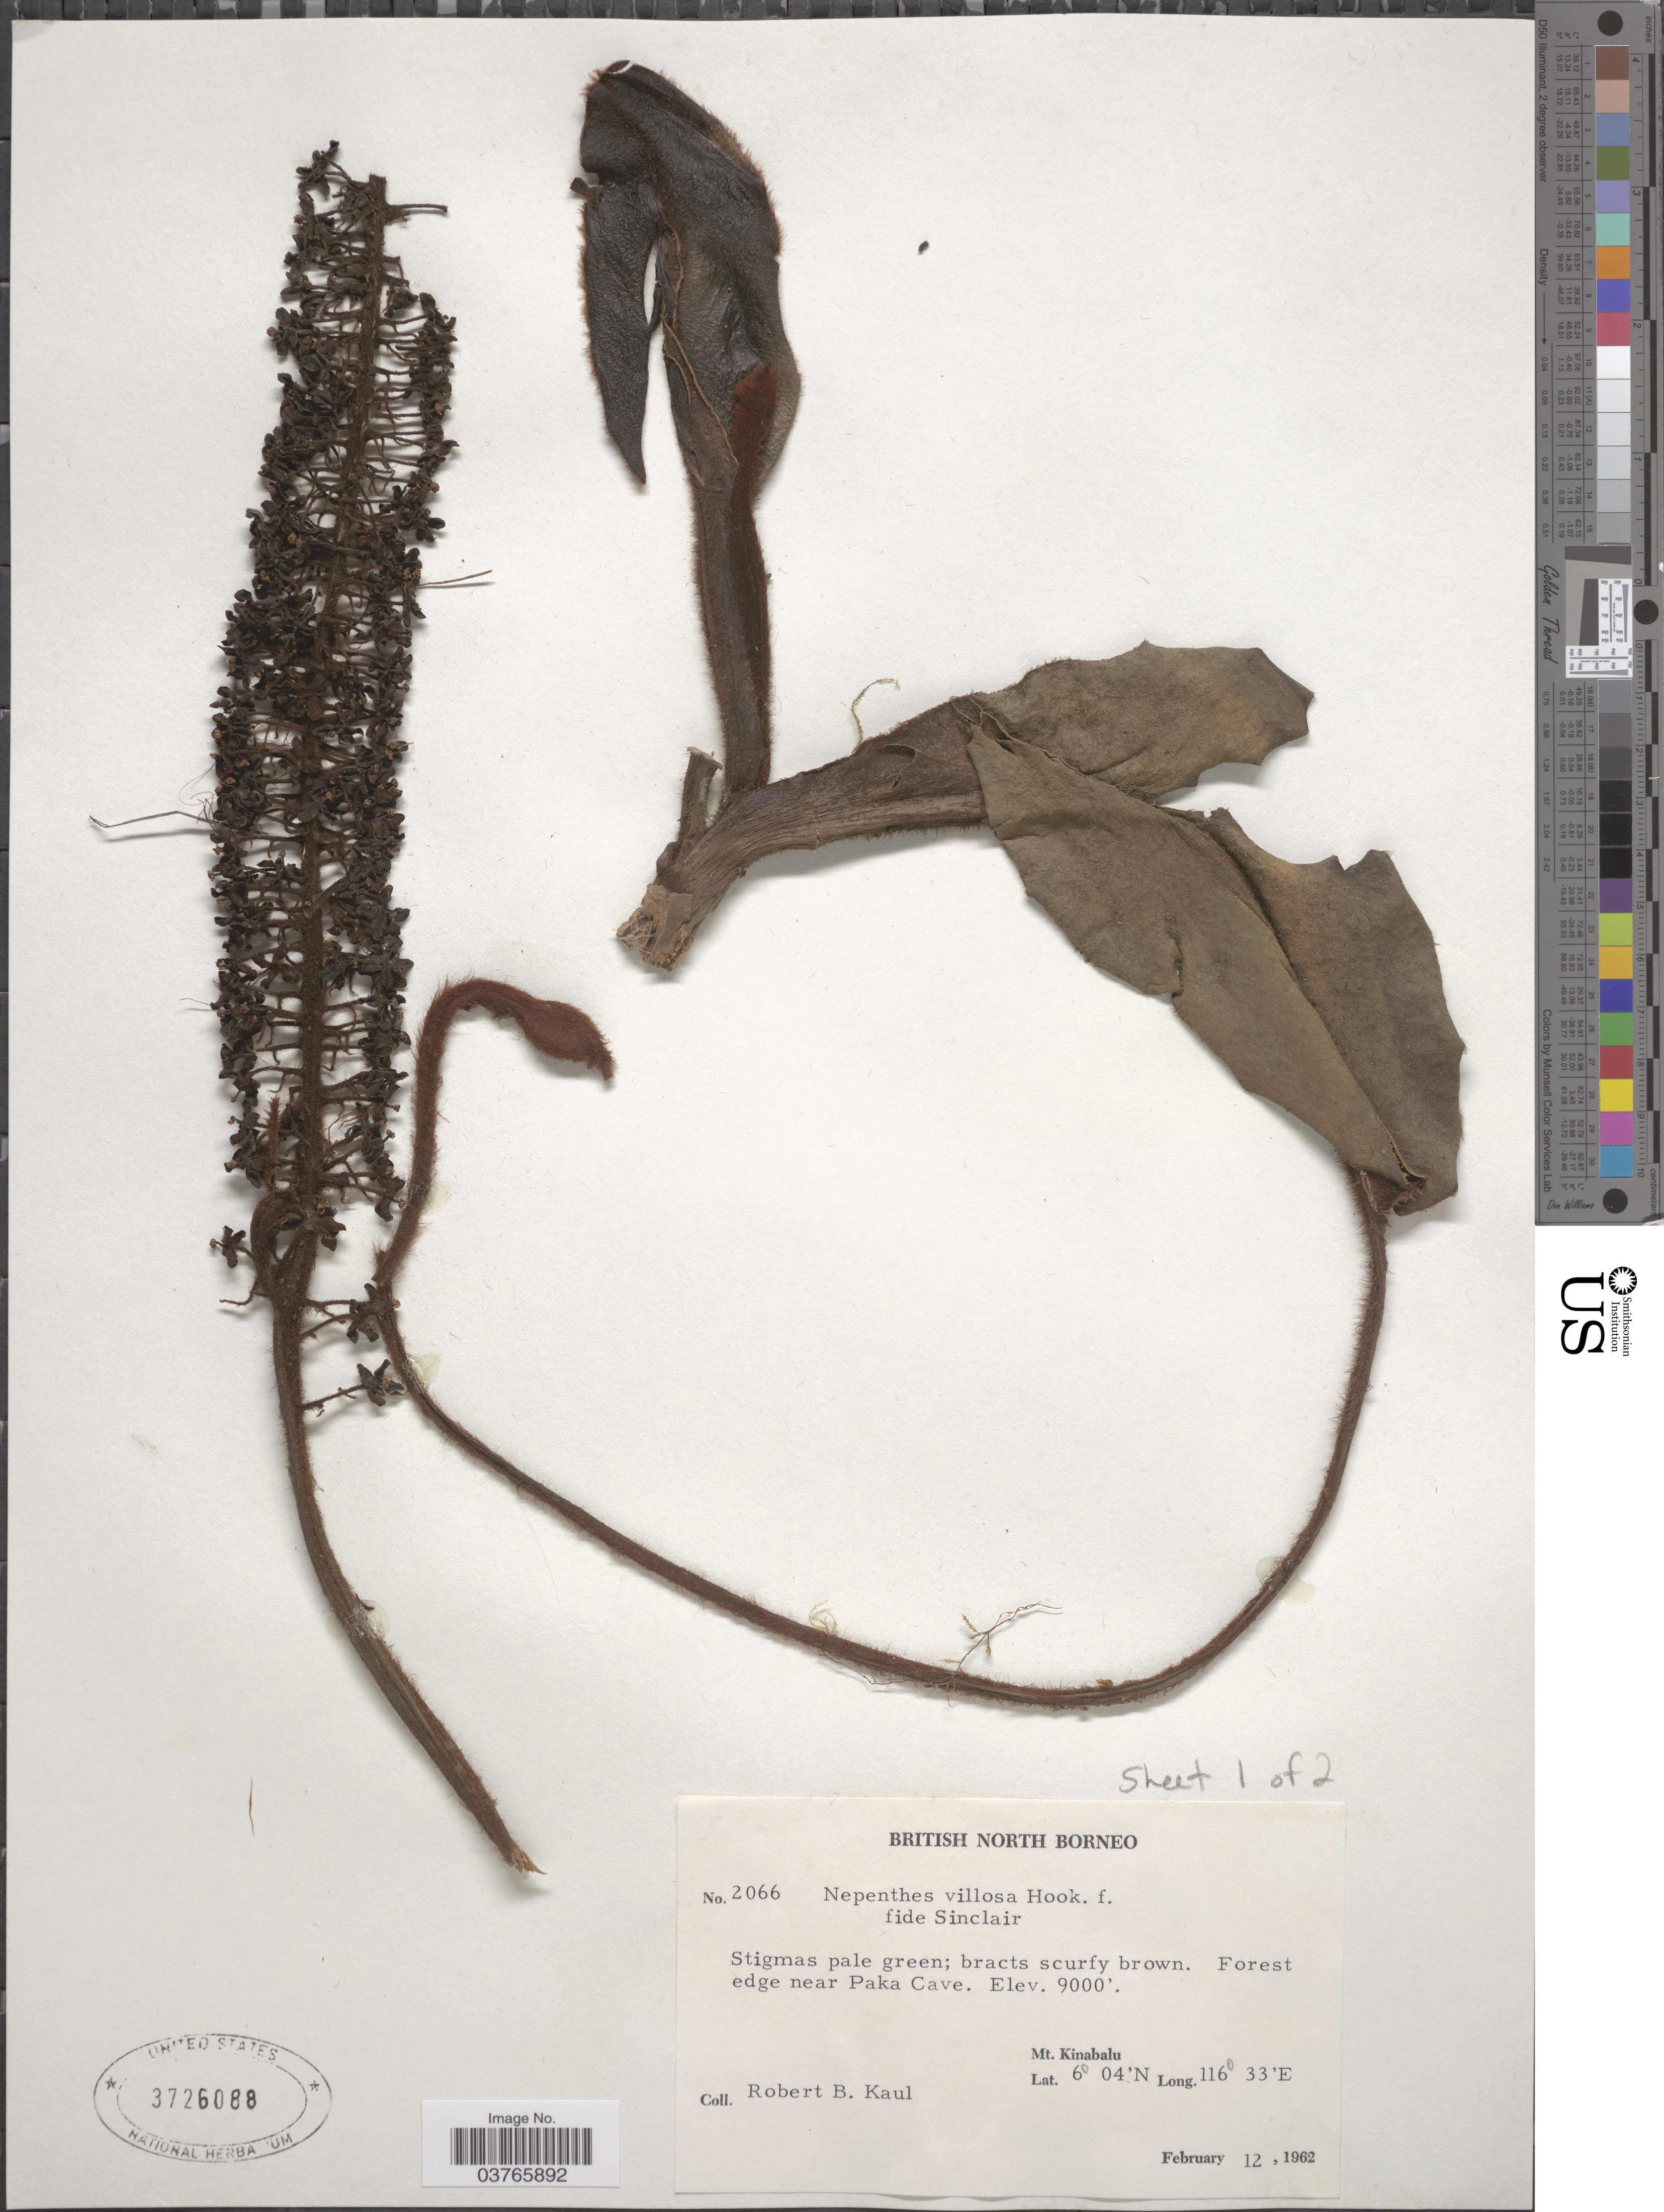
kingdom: Plantae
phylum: Tracheophyta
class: Magnoliopsida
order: Caryophyllales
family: Nepenthaceae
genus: Nepenthes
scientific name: Nepenthes villosa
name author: Hook. f.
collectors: R. Kaul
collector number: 2066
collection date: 1962-02-12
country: Malaysia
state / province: Sabah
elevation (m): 2743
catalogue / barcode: US 3726088